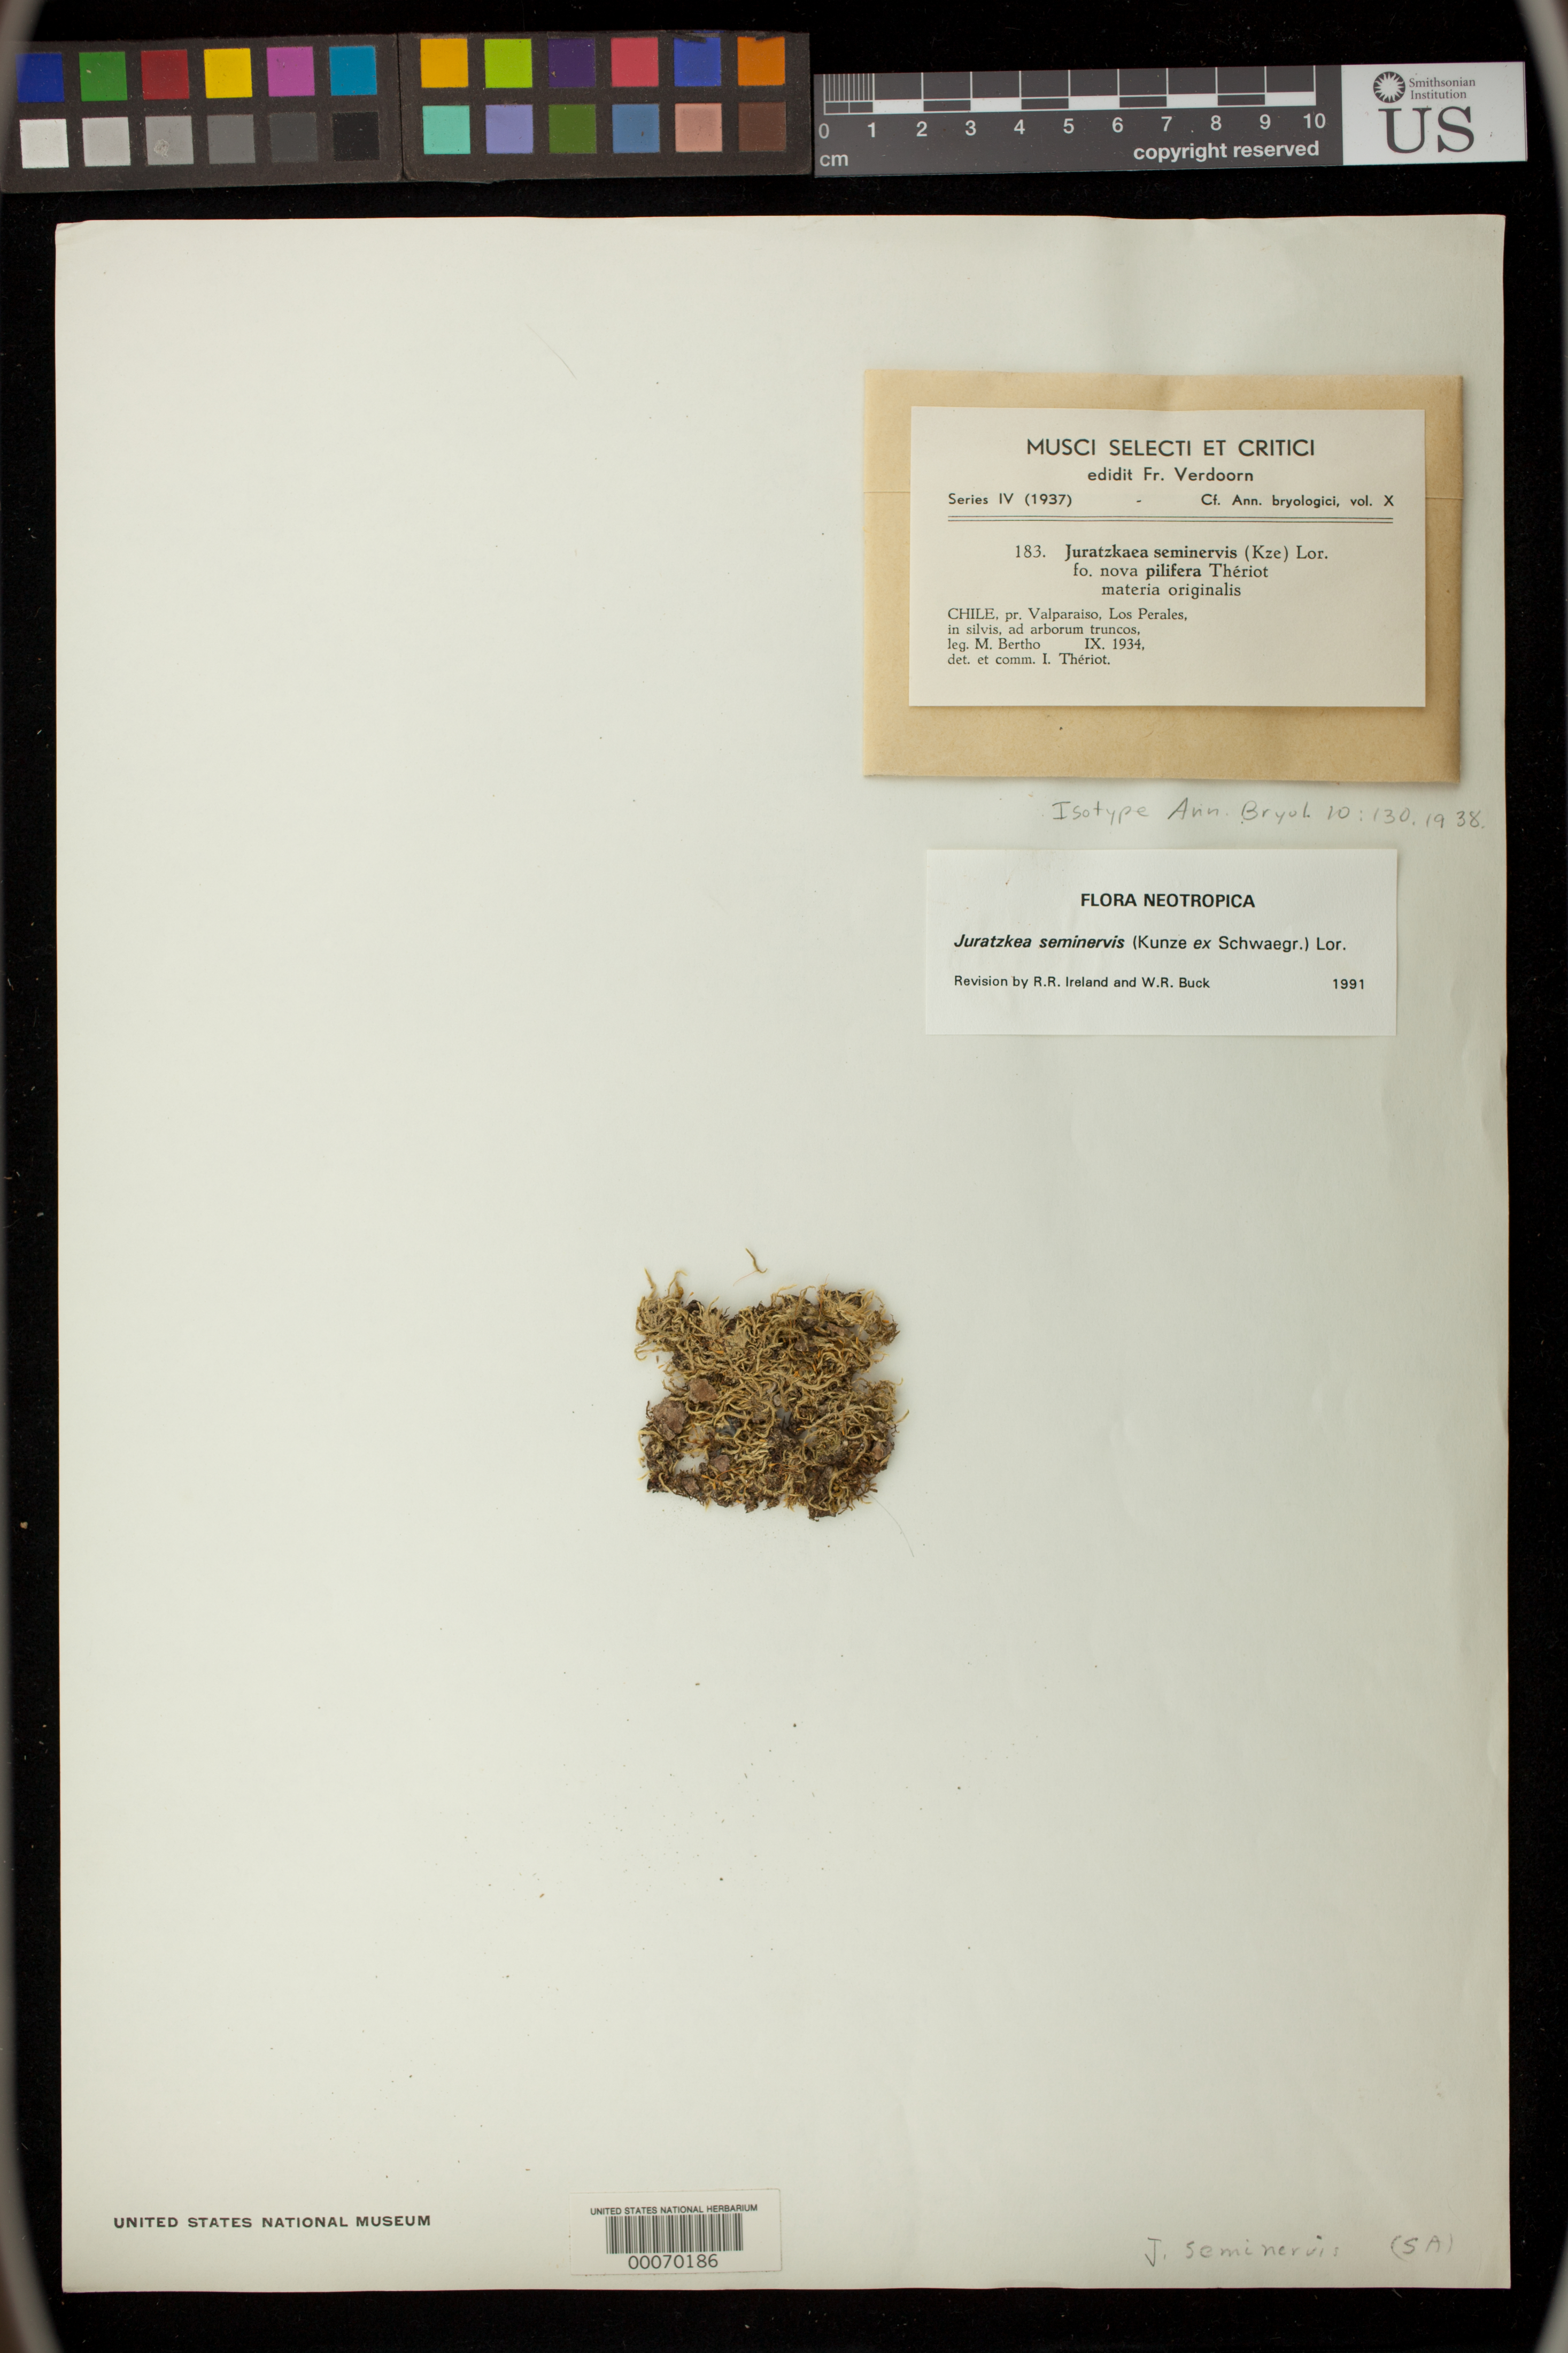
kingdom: Plantae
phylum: Bryophyta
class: Bryopsida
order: Hypnales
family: Stereophyllaceae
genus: Juratzkaea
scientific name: Juratzkaea seminervis f. pilifera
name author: Thér. in Verd.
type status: Isotype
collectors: M. Bertho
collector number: Verd. Musci Sel. Crit. 183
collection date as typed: Nov 1934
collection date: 1934-11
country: Chile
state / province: Valparaíso (V)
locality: Los Perales.